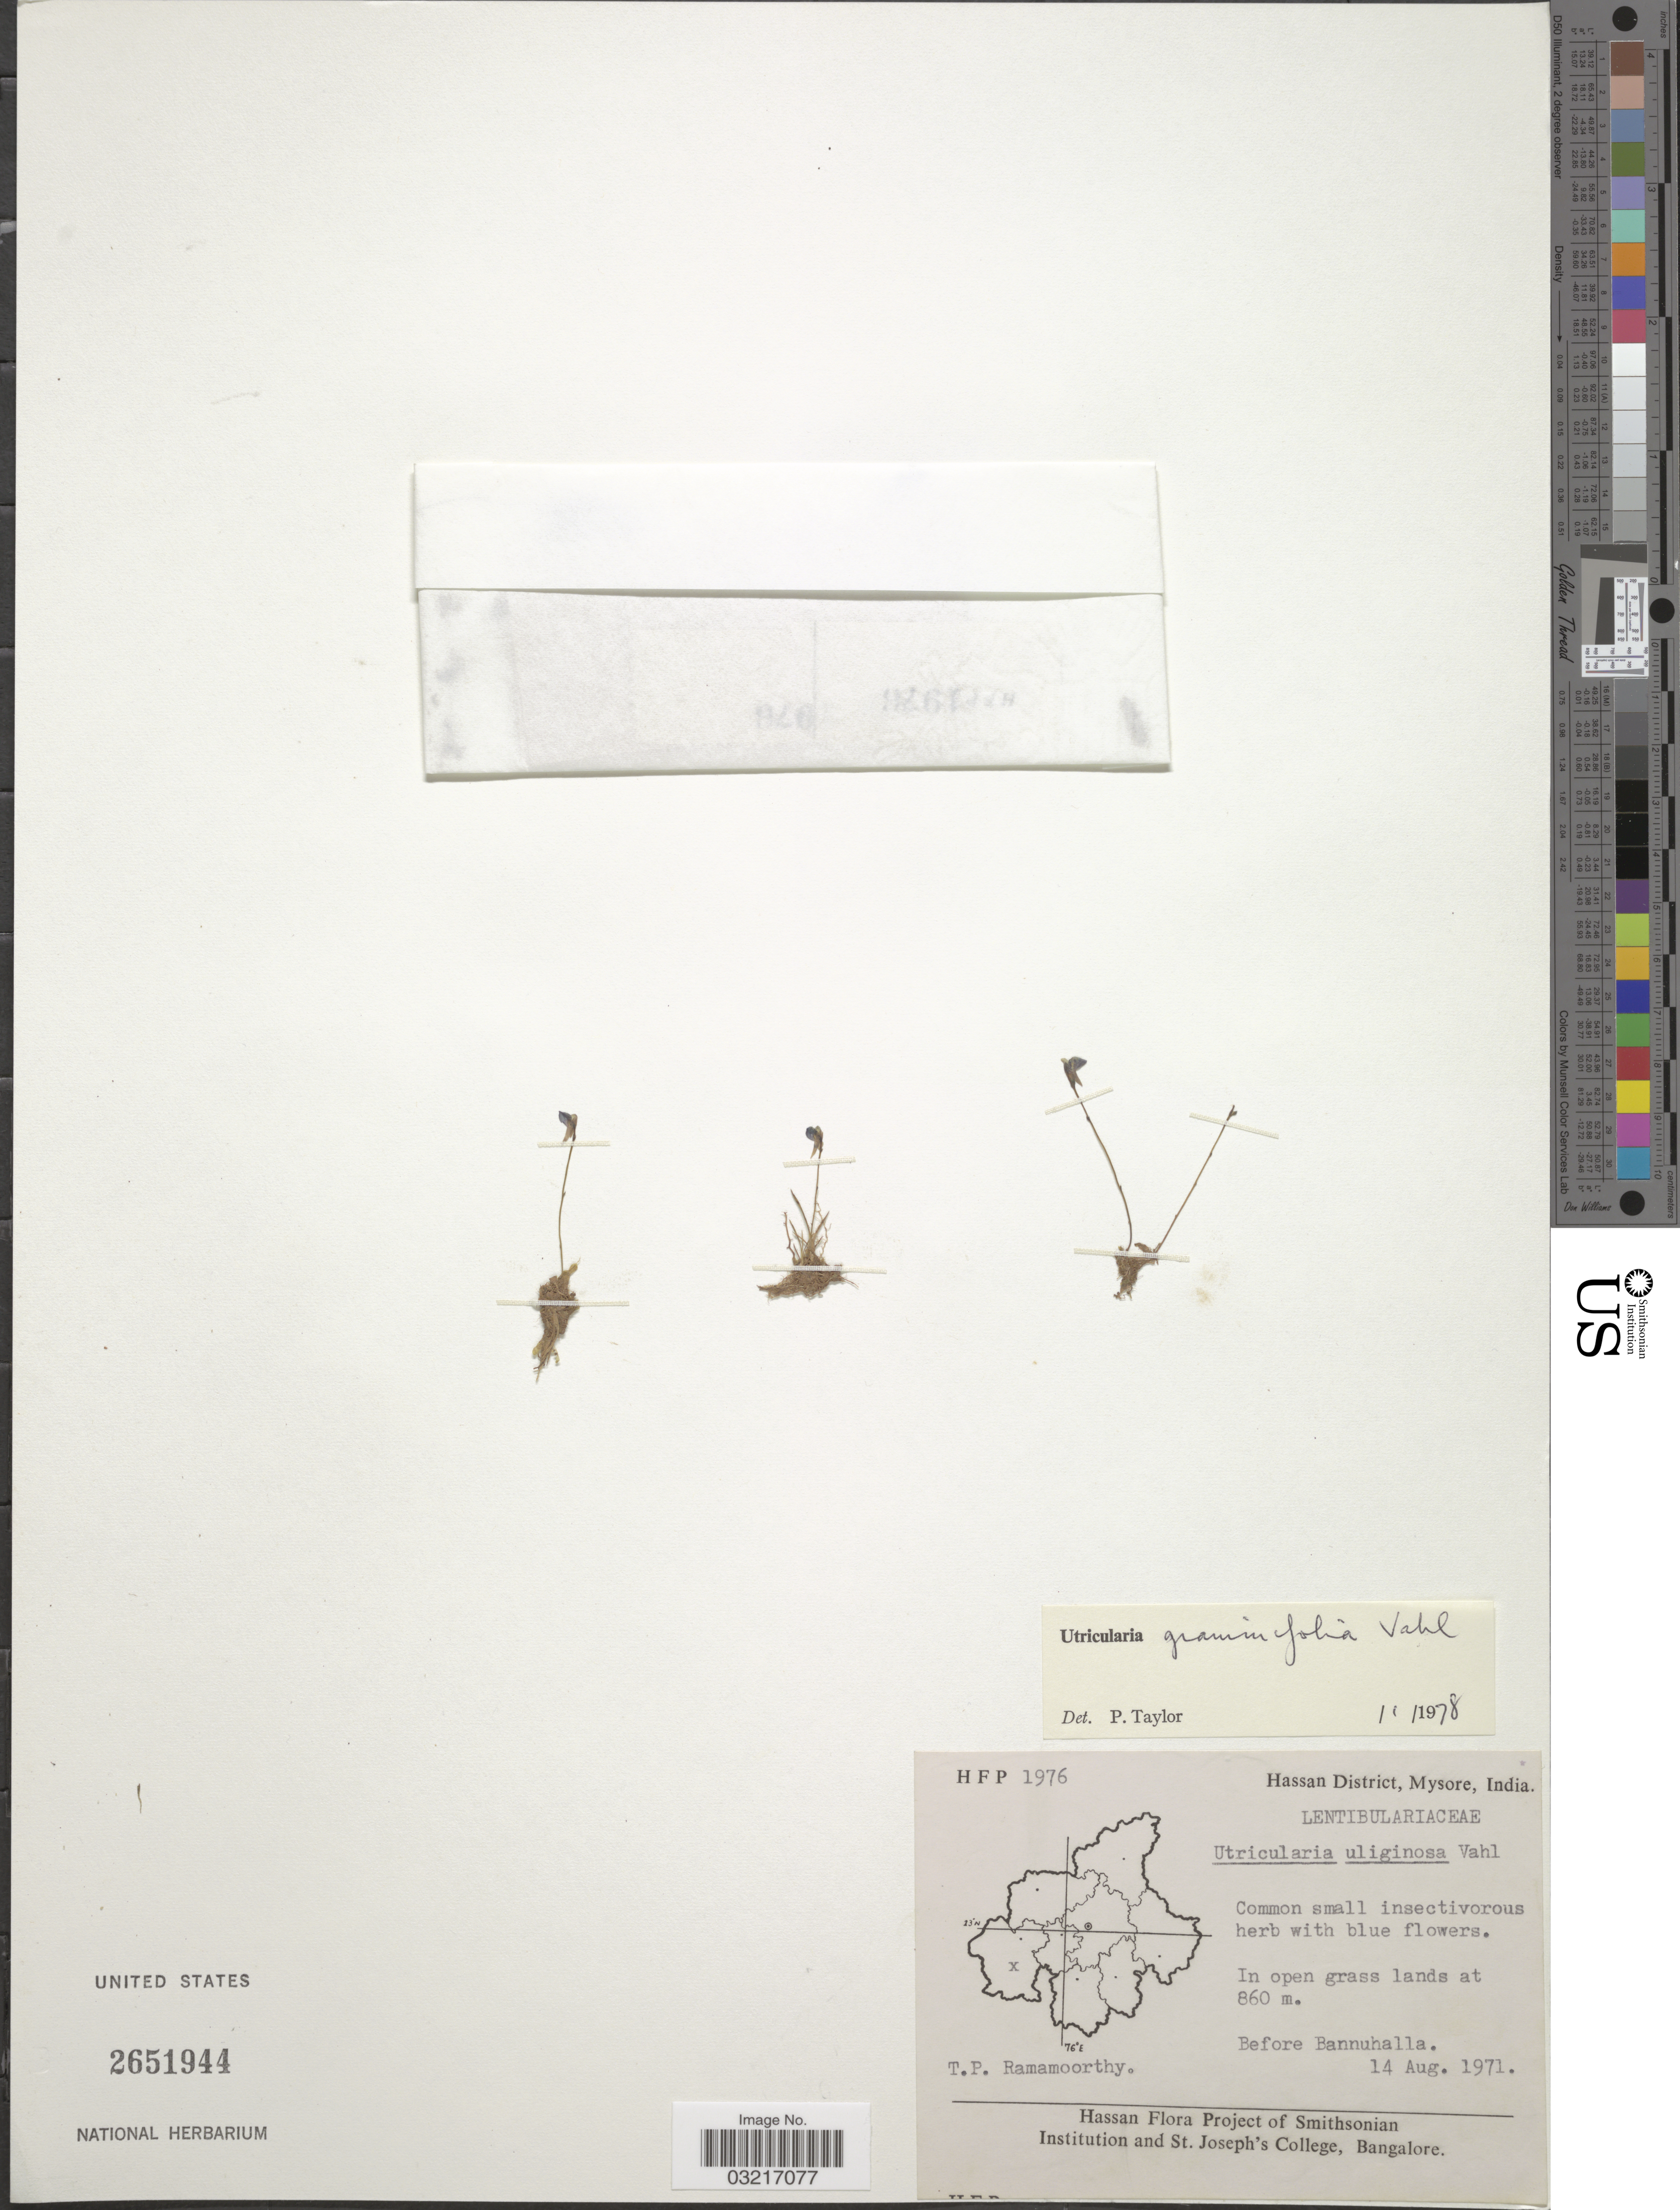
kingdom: Plantae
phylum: Tracheophyta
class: Magnoliopsida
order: Lamiales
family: Lentibulariaceae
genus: Utricularia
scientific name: Utricularia graminifolia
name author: Vahl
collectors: T. P. Ramamoorthy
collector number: HFP1976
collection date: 1971-08-14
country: India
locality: Hassan District, Mysore, Before Bannuhalla.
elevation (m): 860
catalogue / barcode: US 2651944